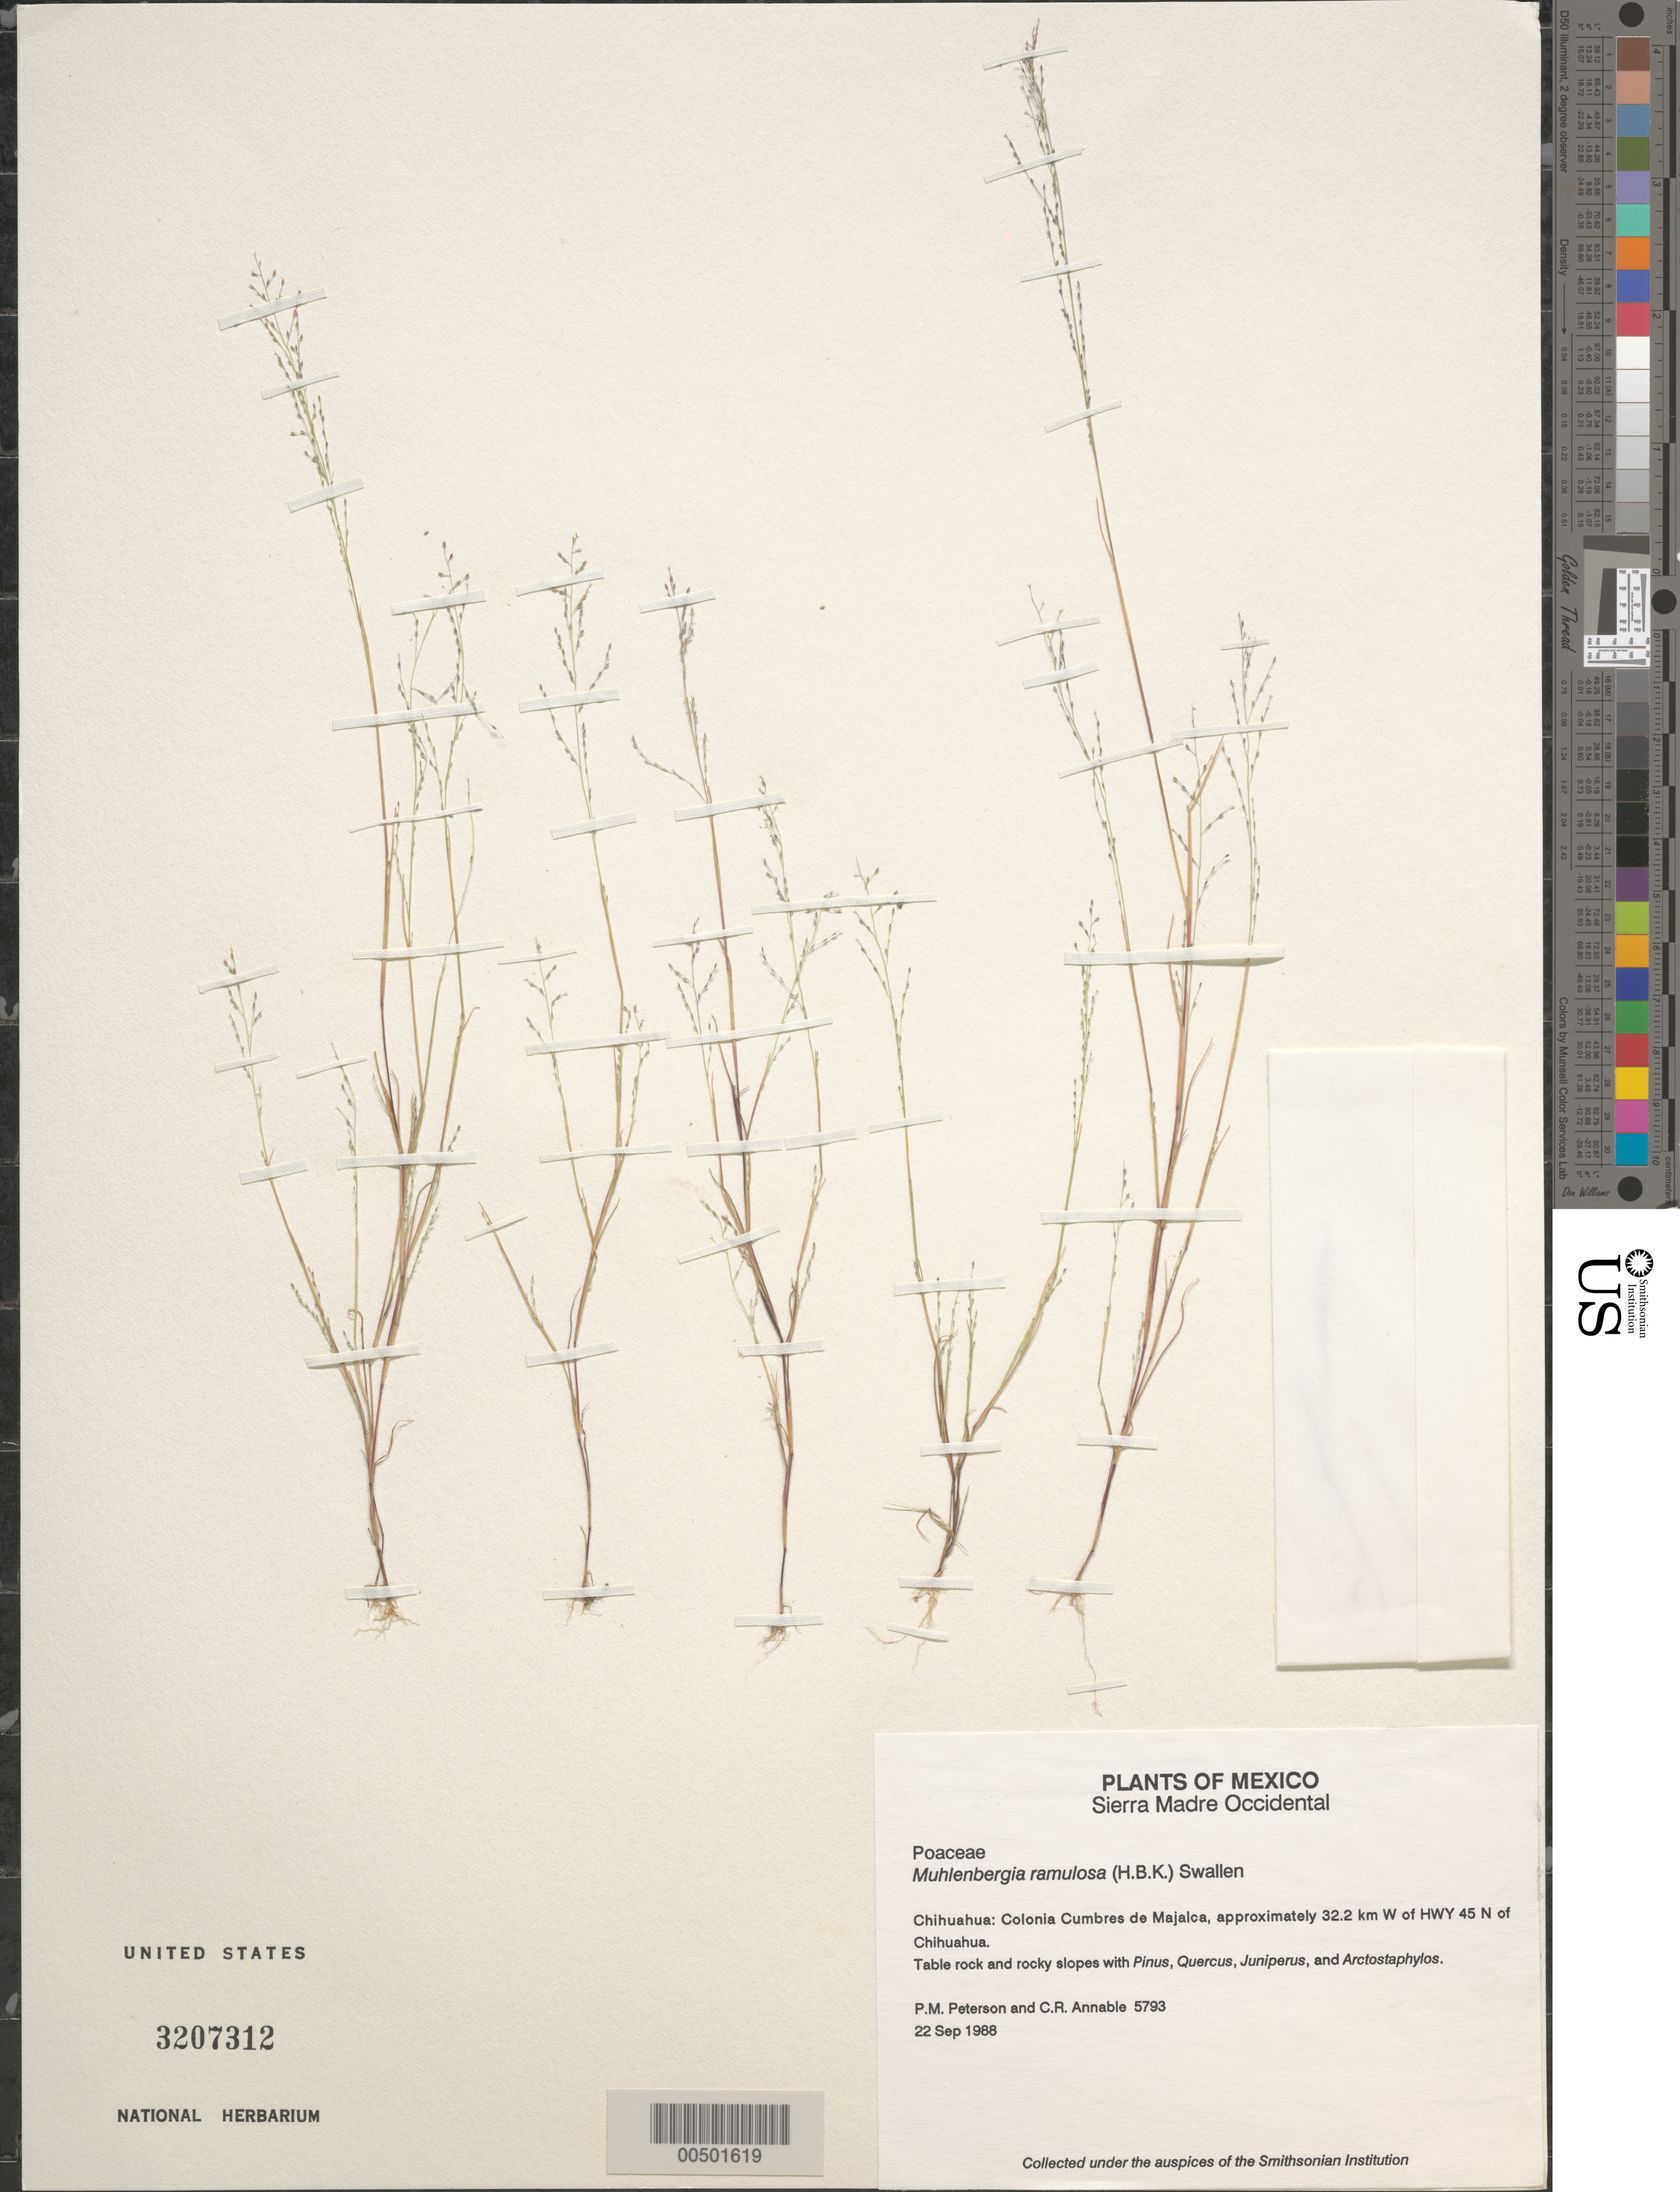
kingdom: Plantae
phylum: Tracheophyta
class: Liliopsida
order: Poales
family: Poaceae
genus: Muhlenbergia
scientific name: Muhlenbergia ramulosa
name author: (Kunth) Swallen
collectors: P. M. Peterson & C. R. Annable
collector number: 05793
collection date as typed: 22 Sep 1988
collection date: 1988-09-22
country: Mexico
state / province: Chihuahua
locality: Sierra Madre Occidental, Colonia Cumbres de Majalca, approximately 32.2 km W of Hwy 45 N of Chihuahua.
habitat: Table rock and rocky slopes with Pinus, Quercus, Juniperus, and Arctostaphylos.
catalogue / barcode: US 3207312